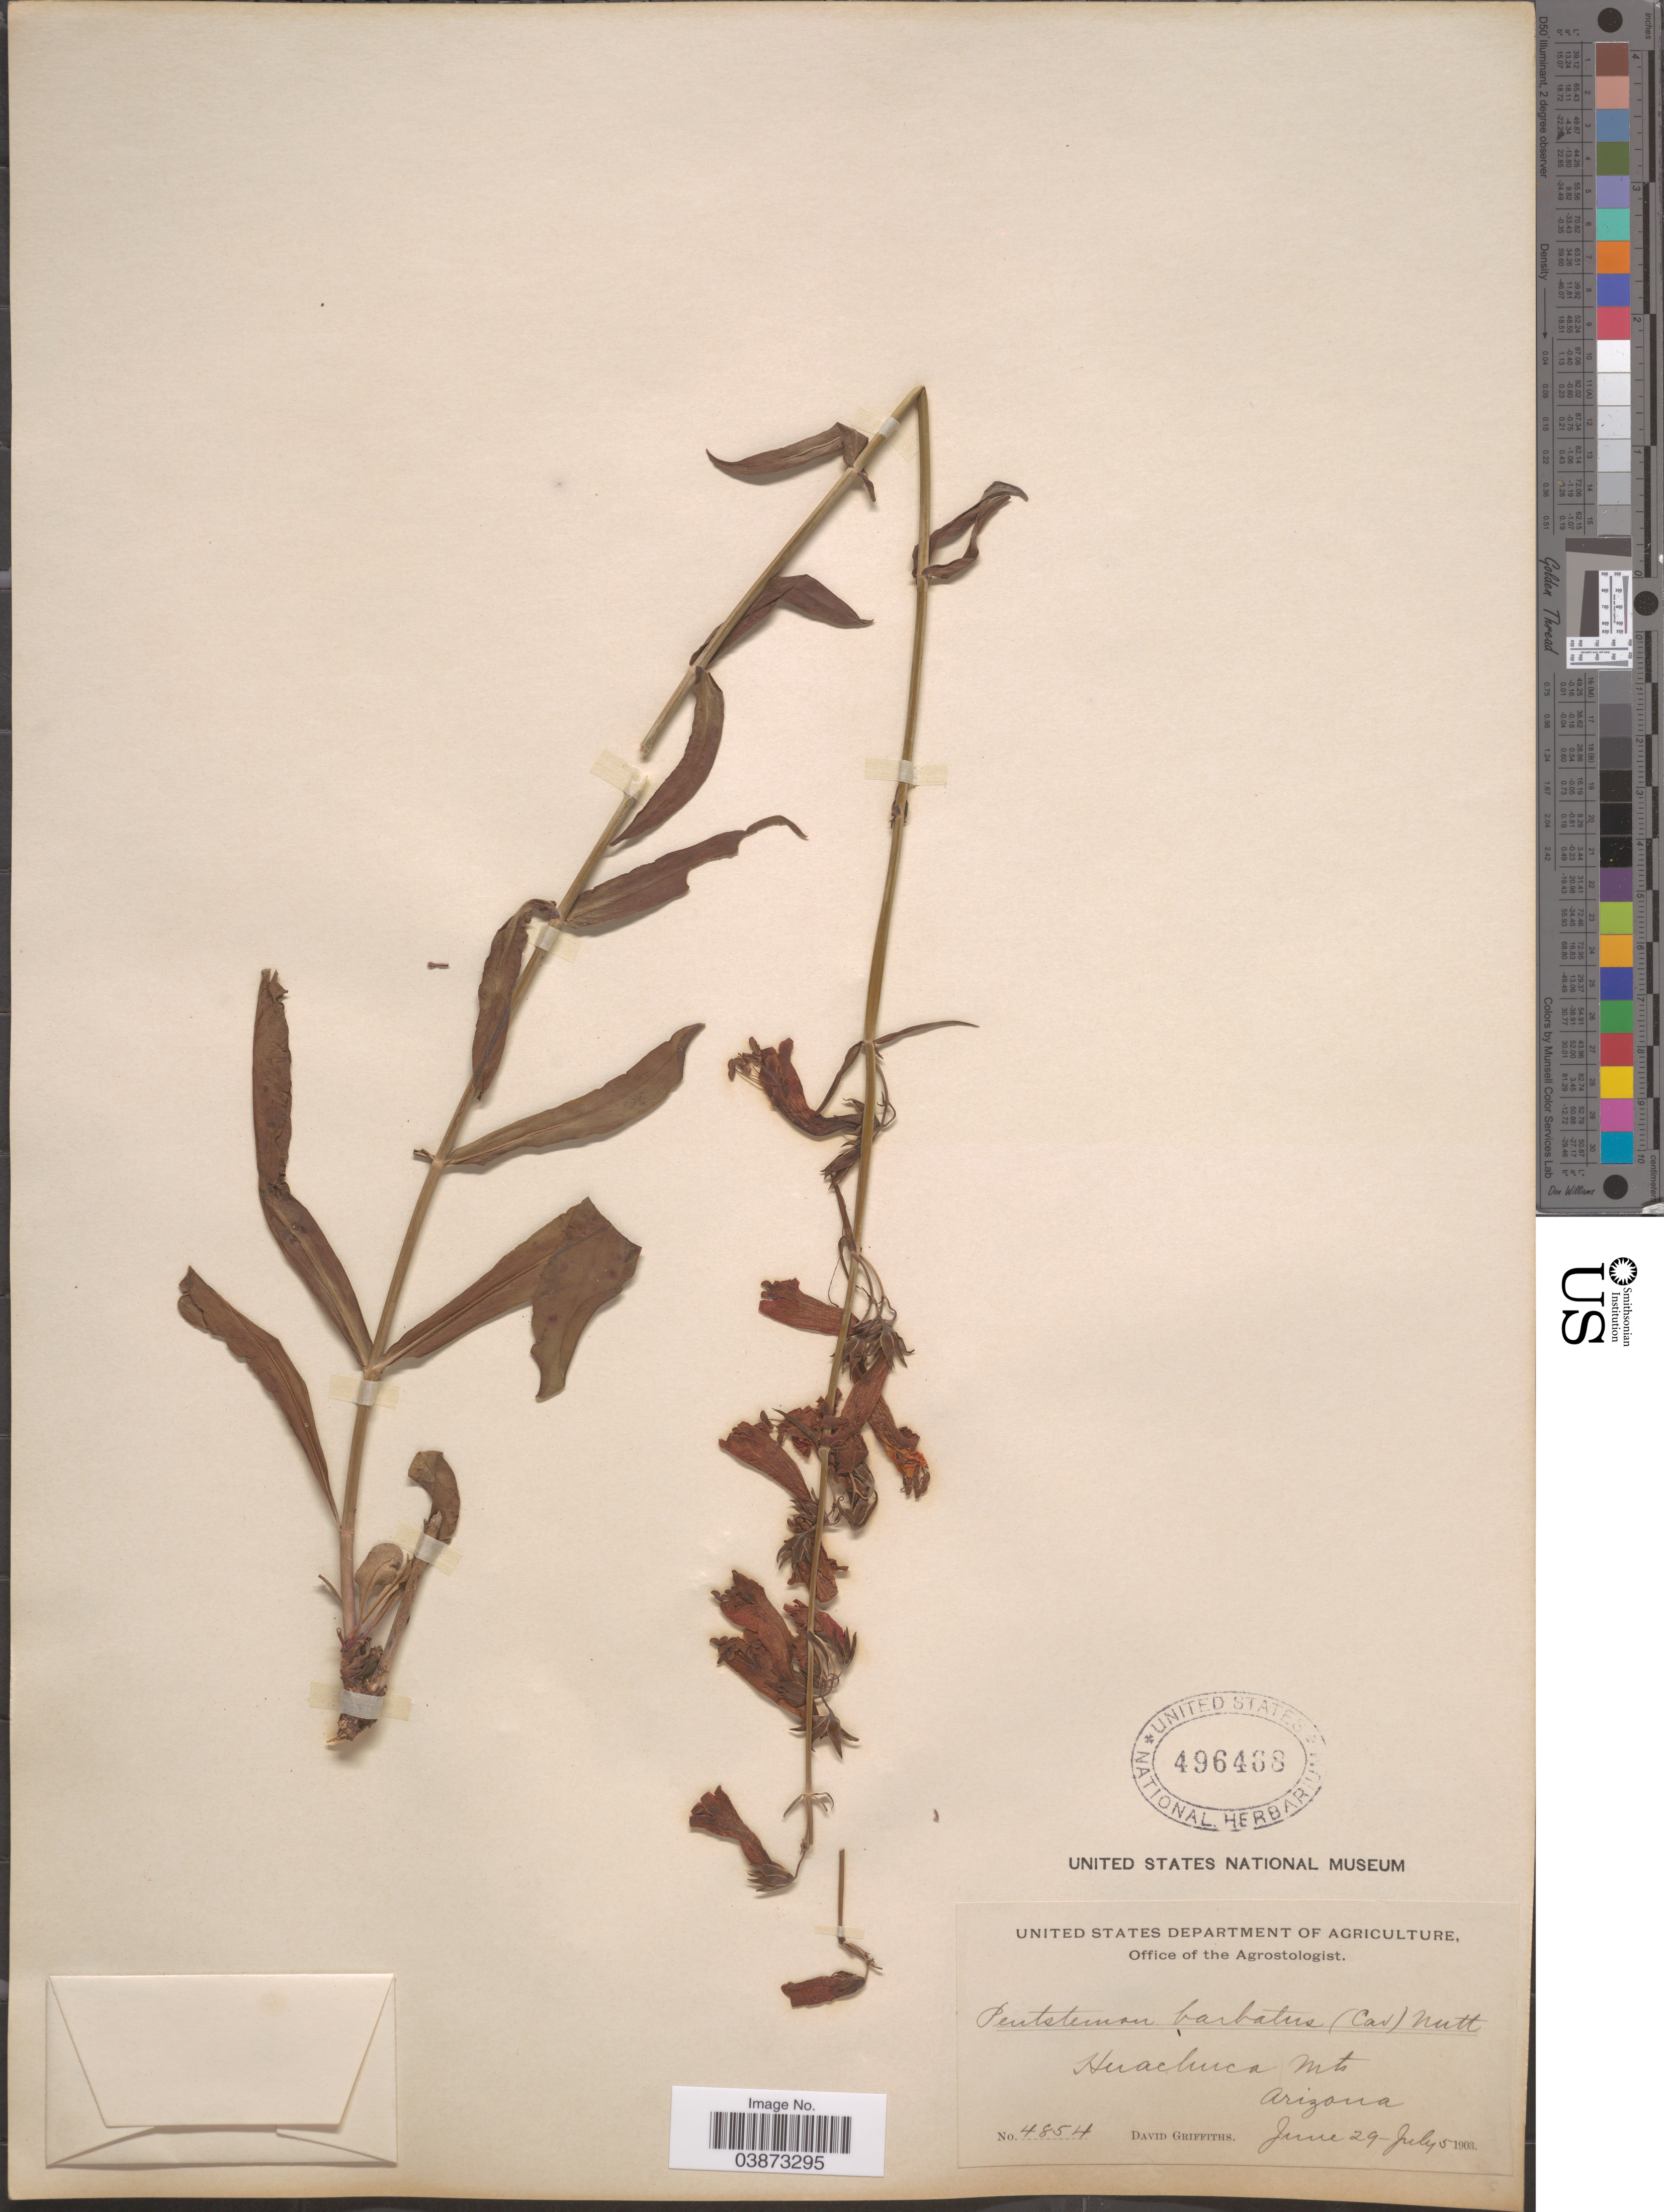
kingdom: Plantae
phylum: Tracheophyta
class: Magnoliopsida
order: Lamiales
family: Plantaginaceae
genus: Penstemon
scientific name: Penstemon barbatus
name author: (Cav.) Roth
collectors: D. Griffiths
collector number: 4854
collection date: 1903-06-29/1903-07-05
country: United States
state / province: Arizona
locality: Huachuca Mts.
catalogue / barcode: US 496468